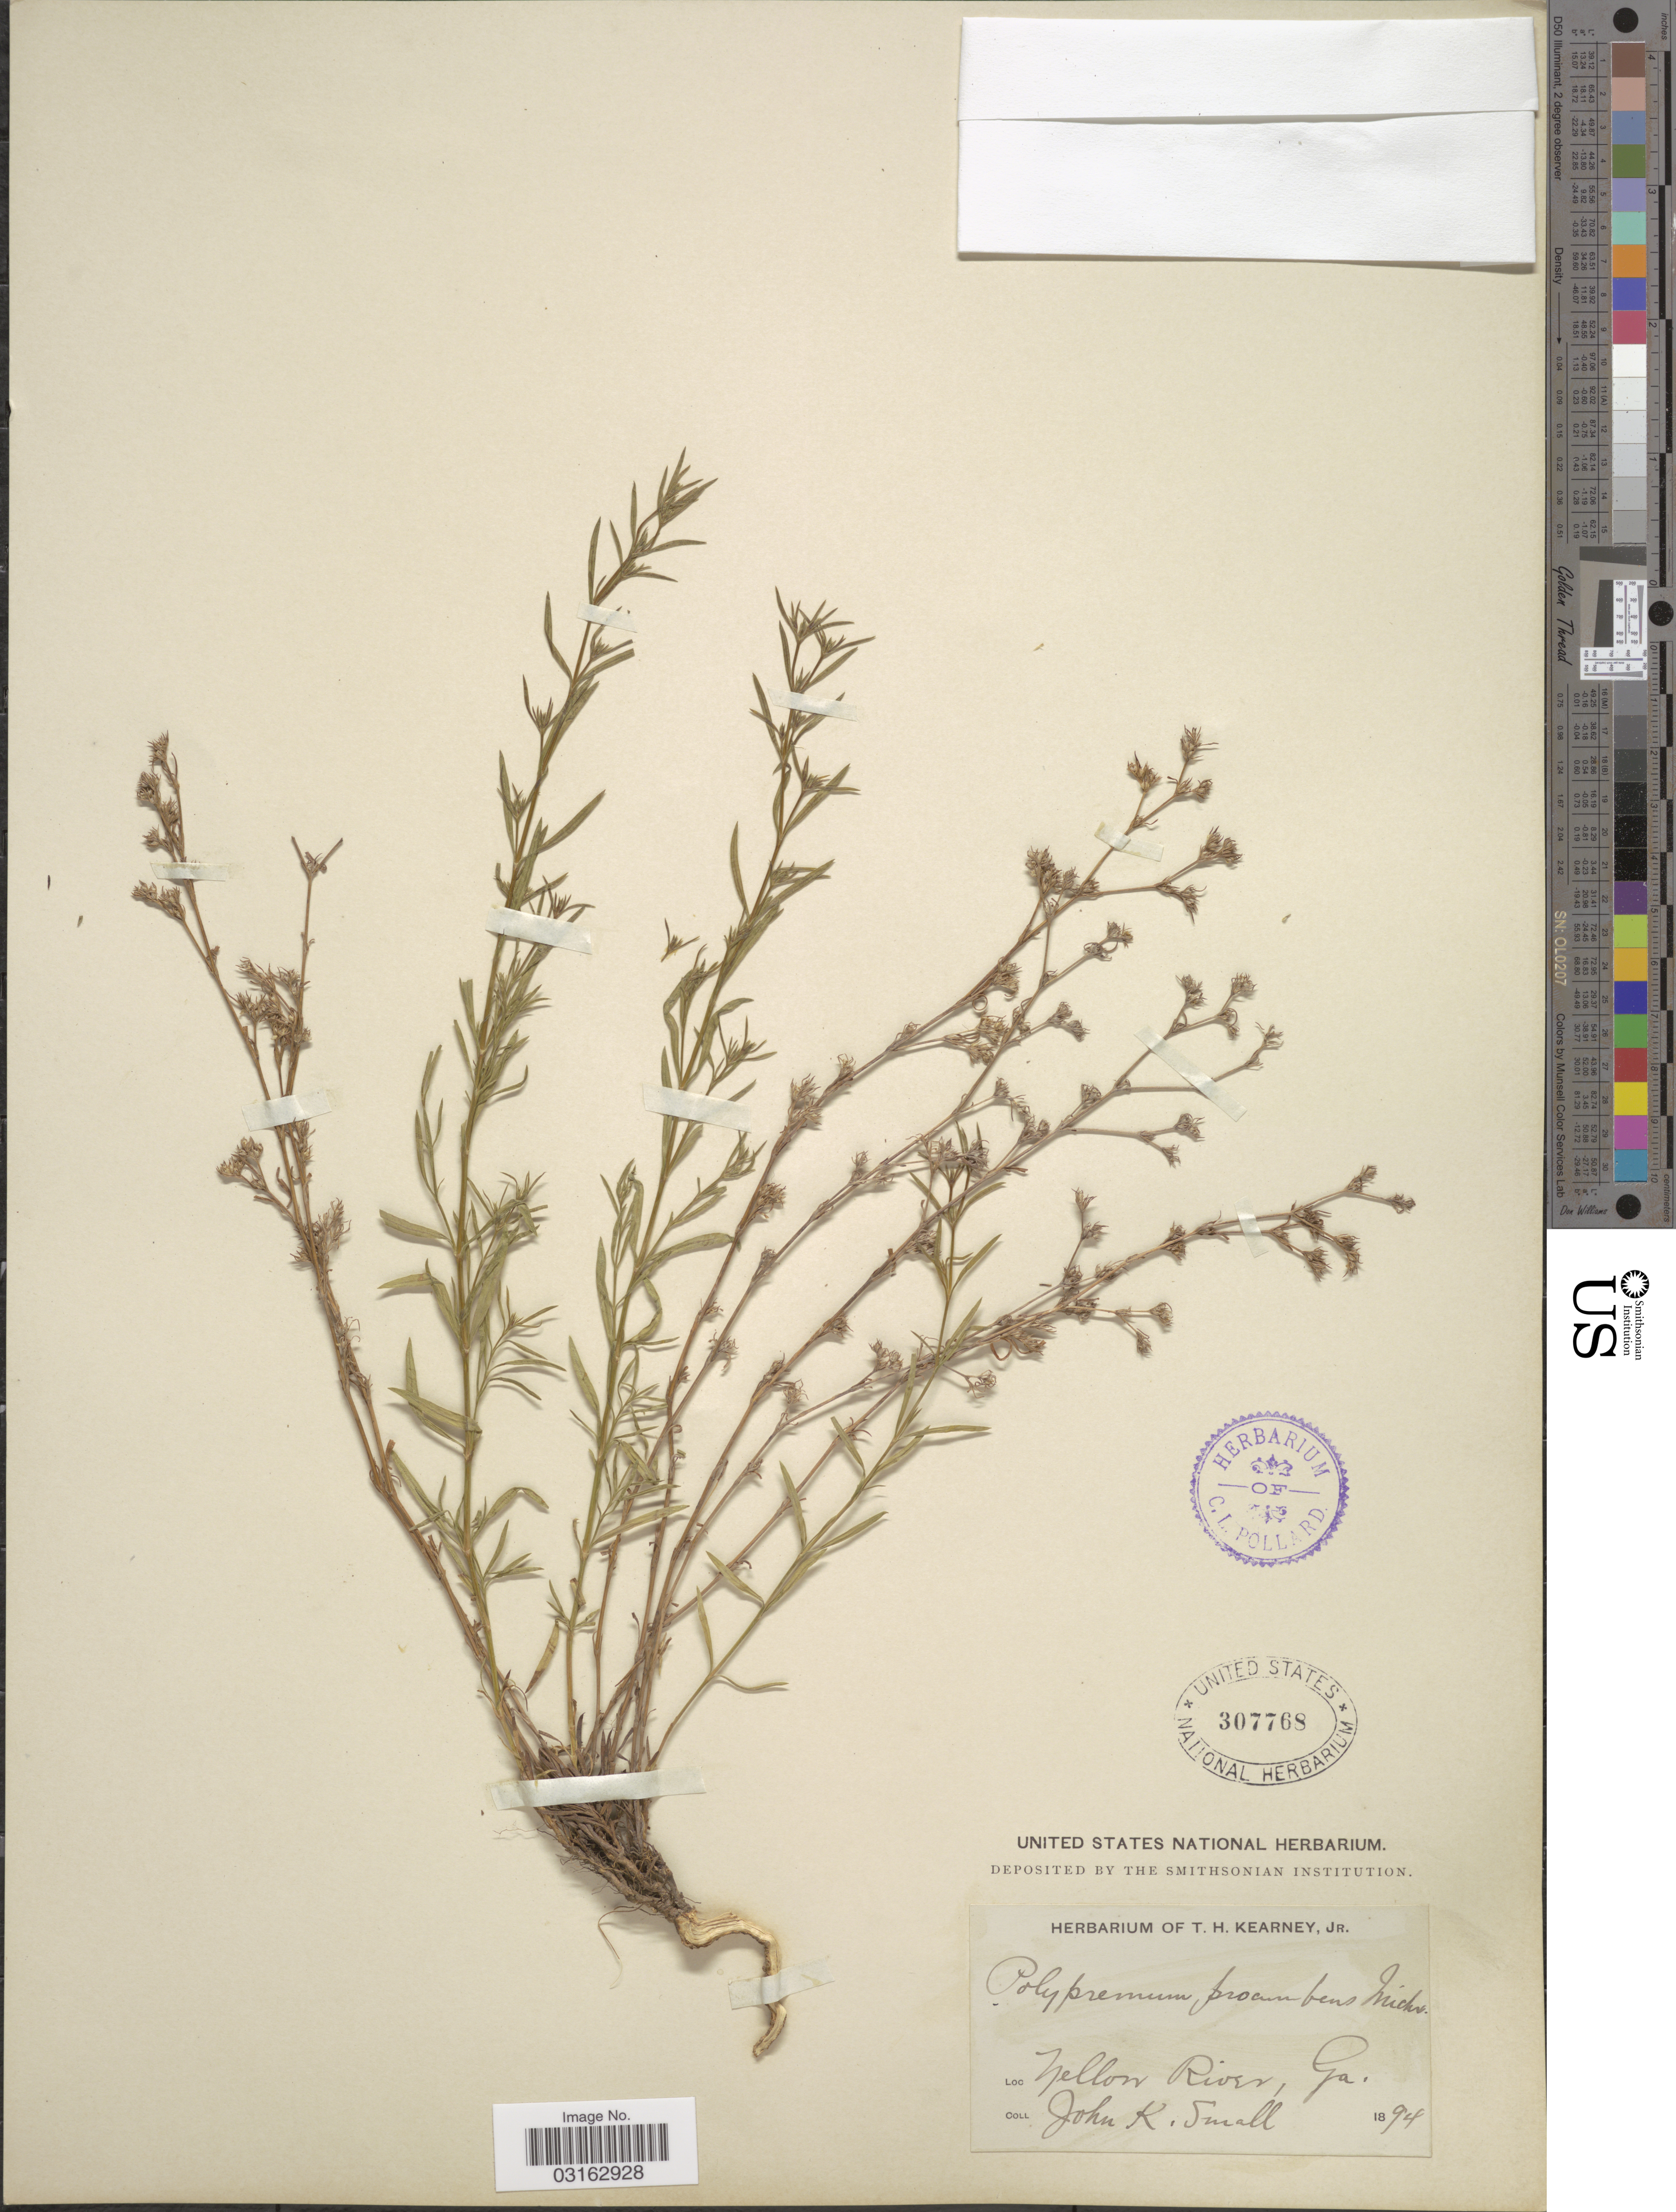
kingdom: Plantae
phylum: Tracheophyta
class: Magnoliopsida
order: Lamiales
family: Tetrachondraceae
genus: Polypremum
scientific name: Polypremum procumbens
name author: L.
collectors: J. K. Small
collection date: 1894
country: United States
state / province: Georgia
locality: Yellow River.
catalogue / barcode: US 307768